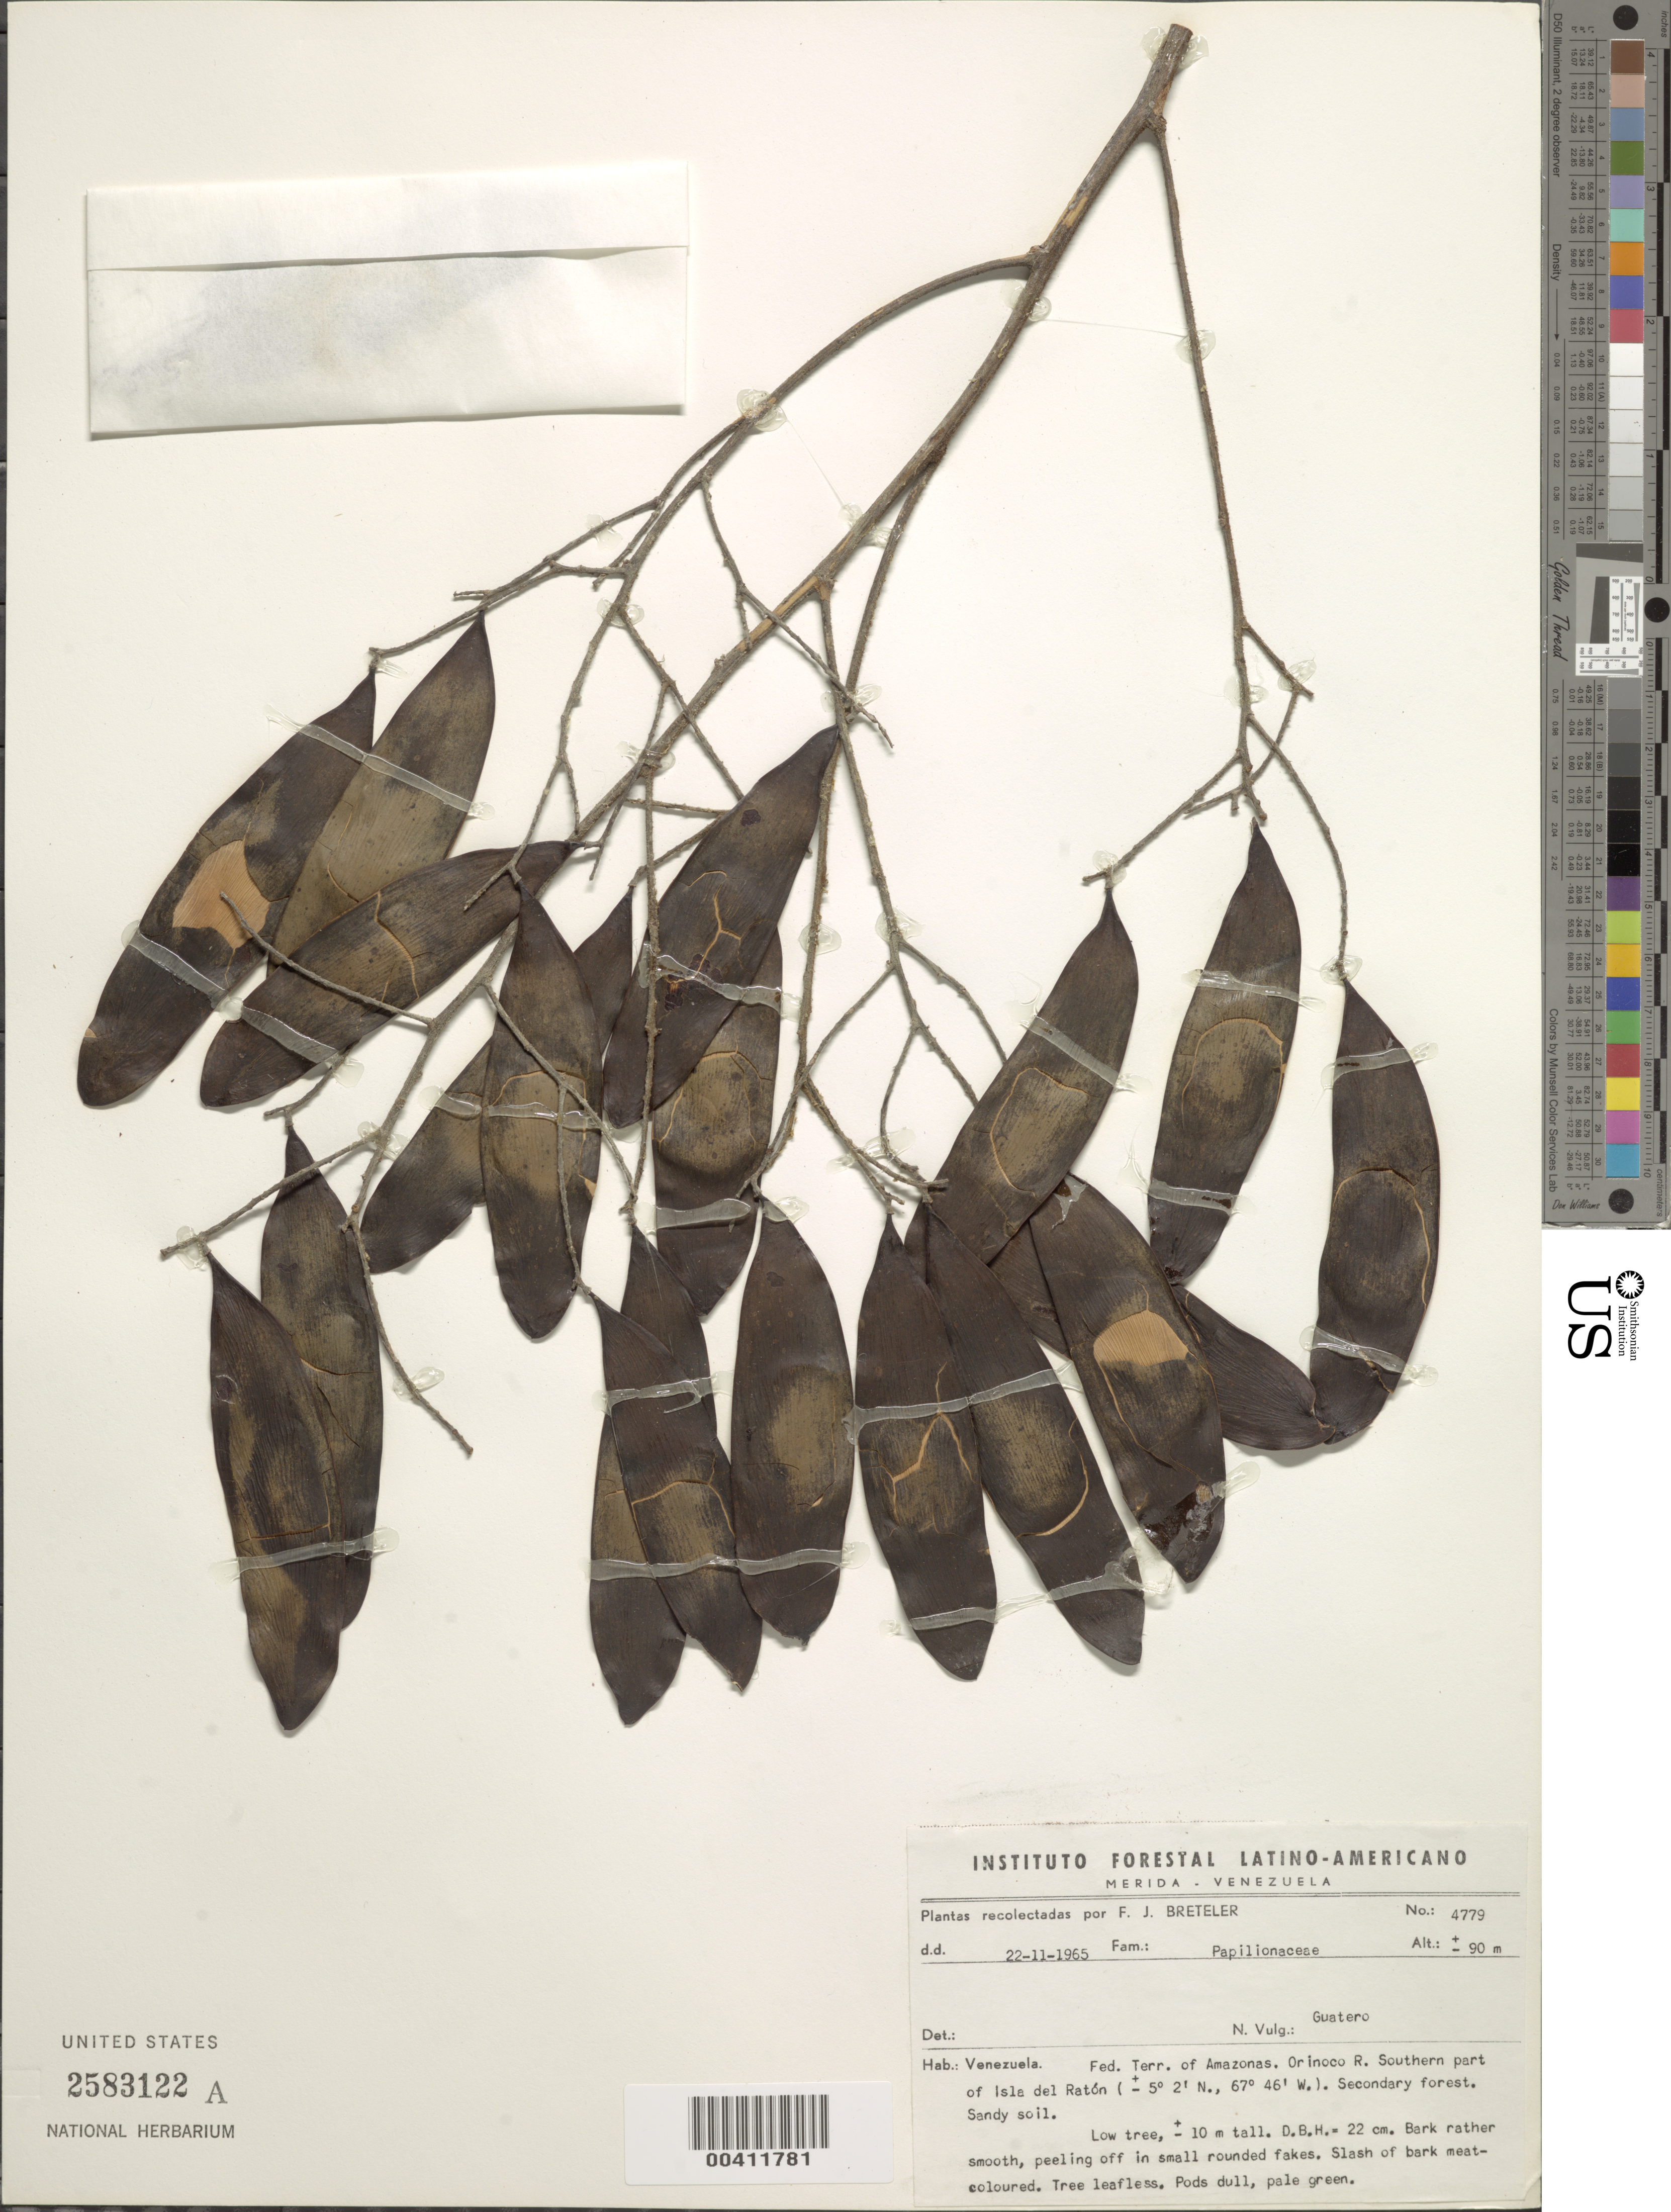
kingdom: Plantae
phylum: Tracheophyta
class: Magnoliopsida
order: Fabales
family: Fabaceae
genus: Tachigali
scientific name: Tachigali sp.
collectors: F. J. Breteler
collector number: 4779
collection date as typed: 22 Nov 1965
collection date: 1965-11-22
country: Venezuela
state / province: Amazonas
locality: Orinoco r., s part of isla del raton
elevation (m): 90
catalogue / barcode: US 2583122A